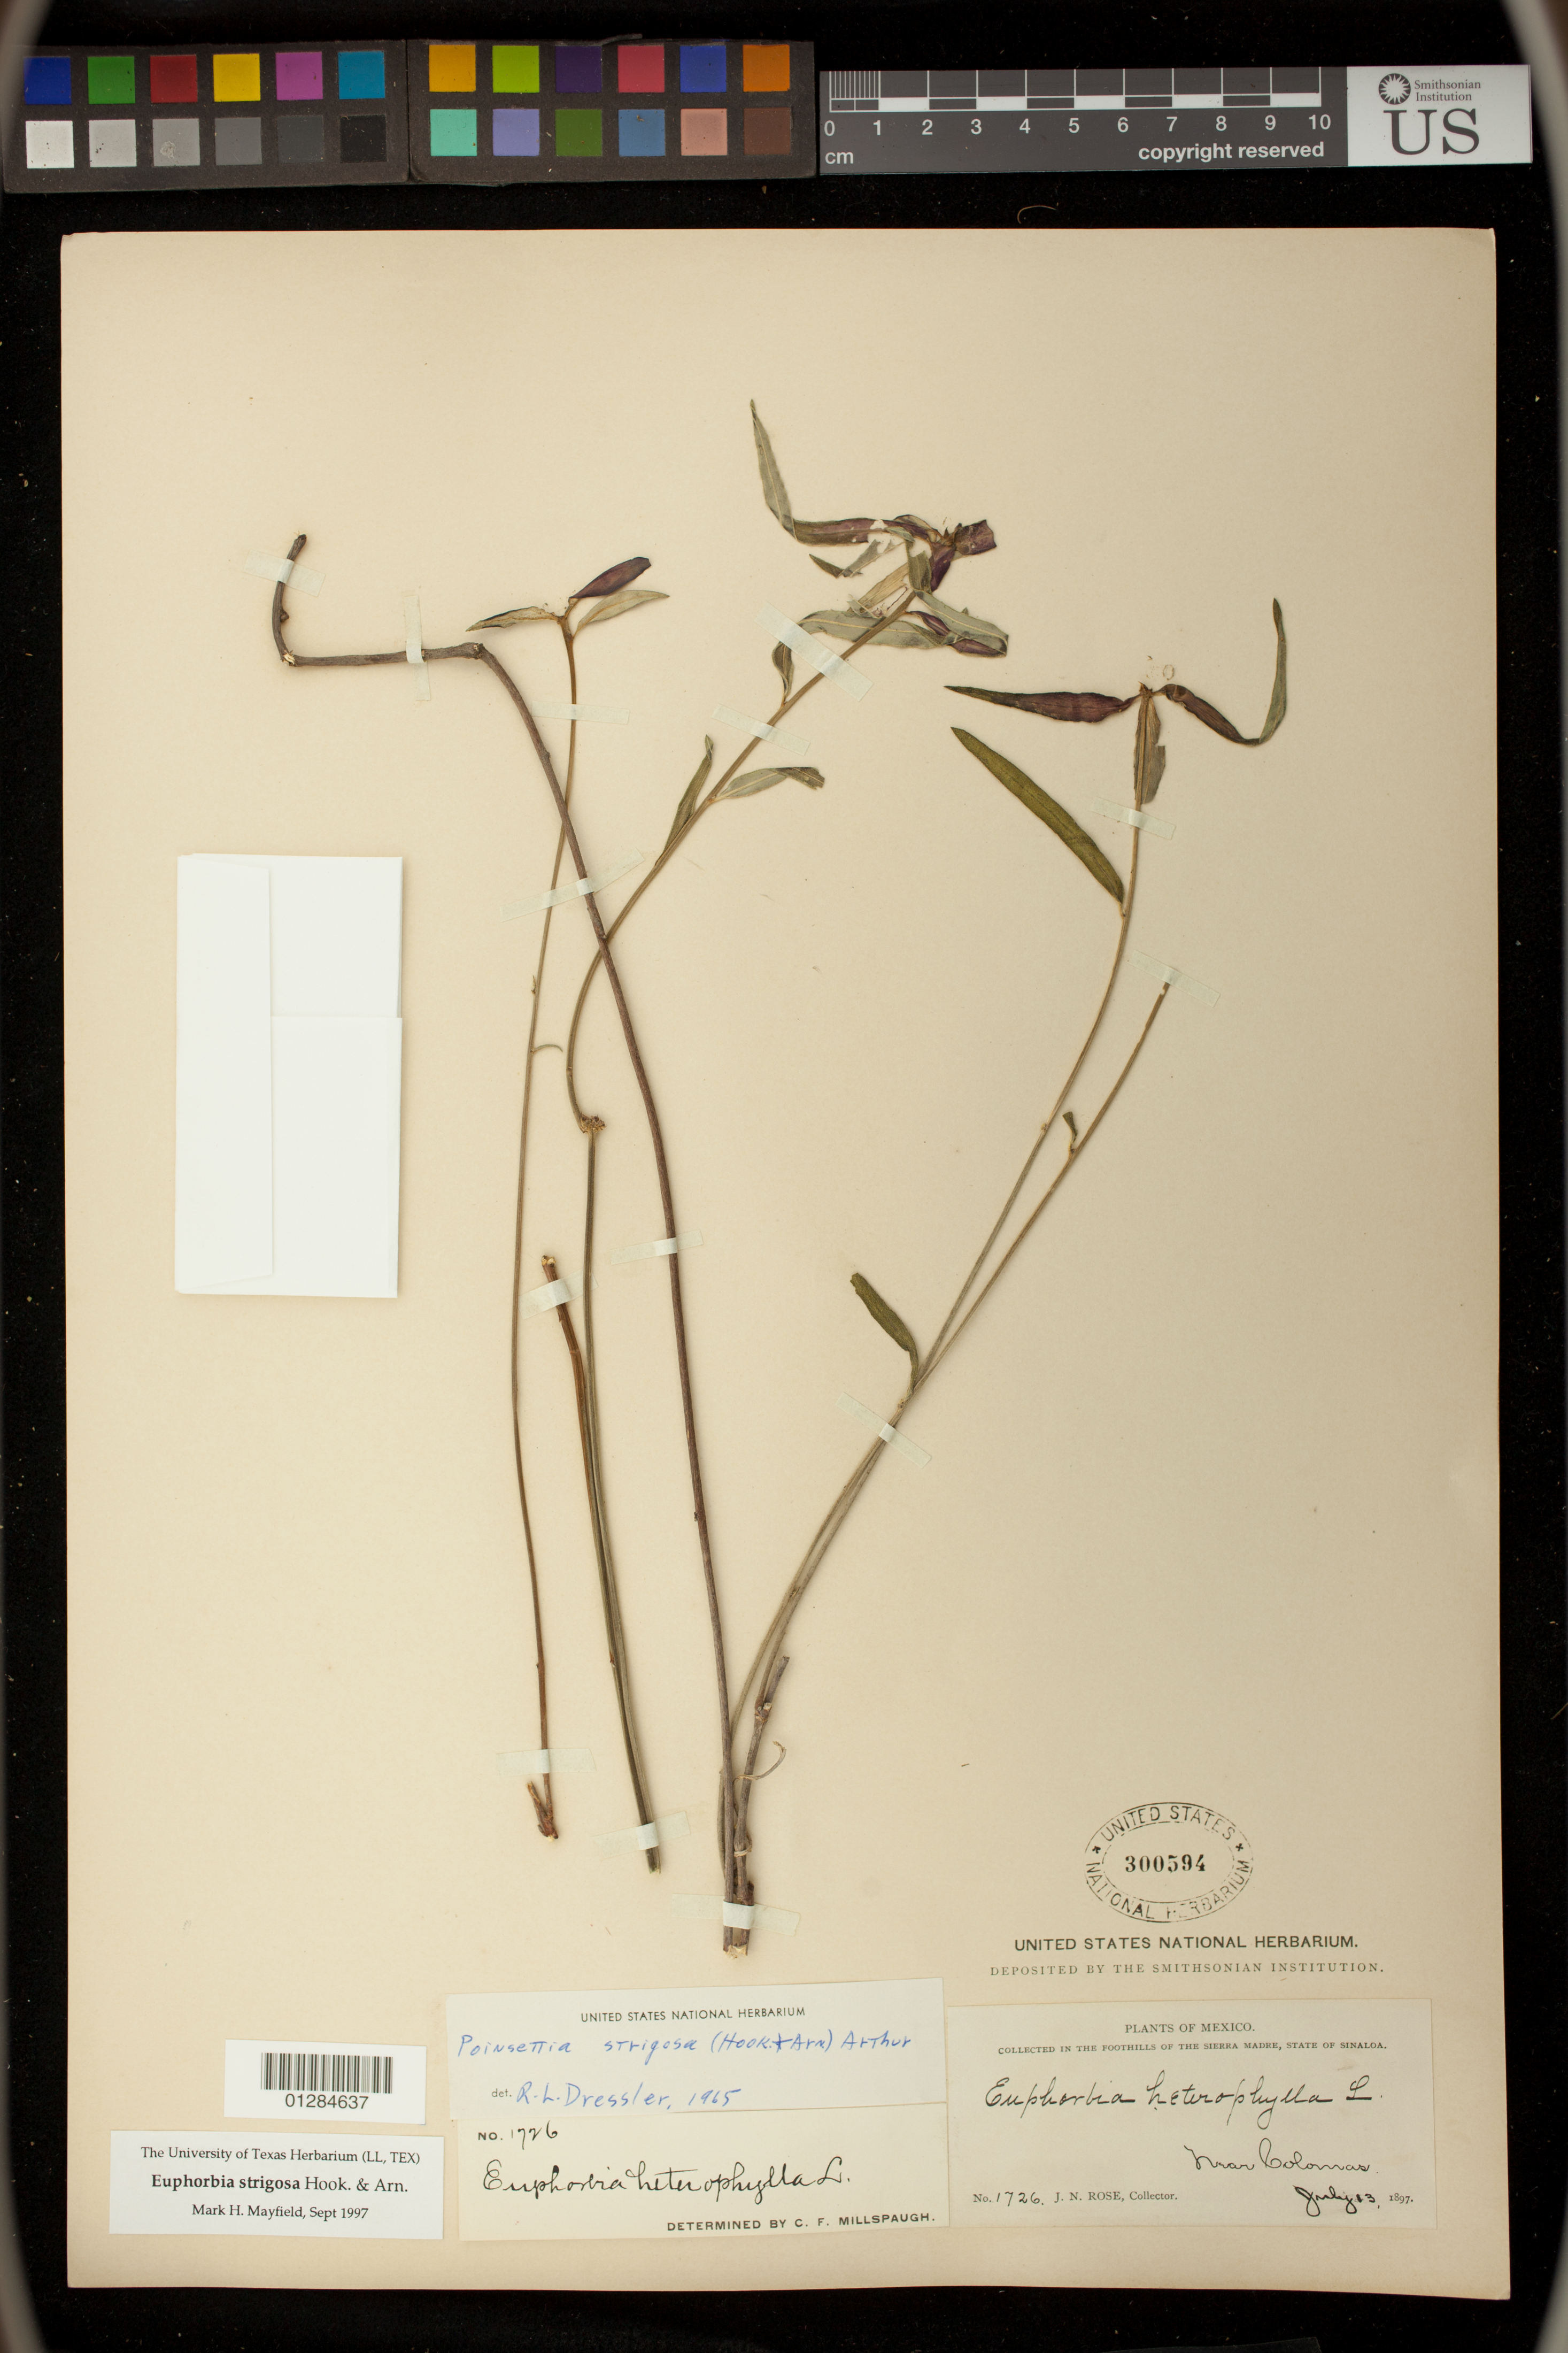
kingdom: Plantae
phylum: Tracheophyta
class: Magnoliopsida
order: Malpighiales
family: Euphorbiaceae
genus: Euphorbia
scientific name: Euphorbia strigosa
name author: Hook. & Arn.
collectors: J. N. Rose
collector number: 1726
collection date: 1897-07-13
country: Mexico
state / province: Sinaloa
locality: Foothills of the Sierra Madre, near Colomas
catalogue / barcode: US 300594